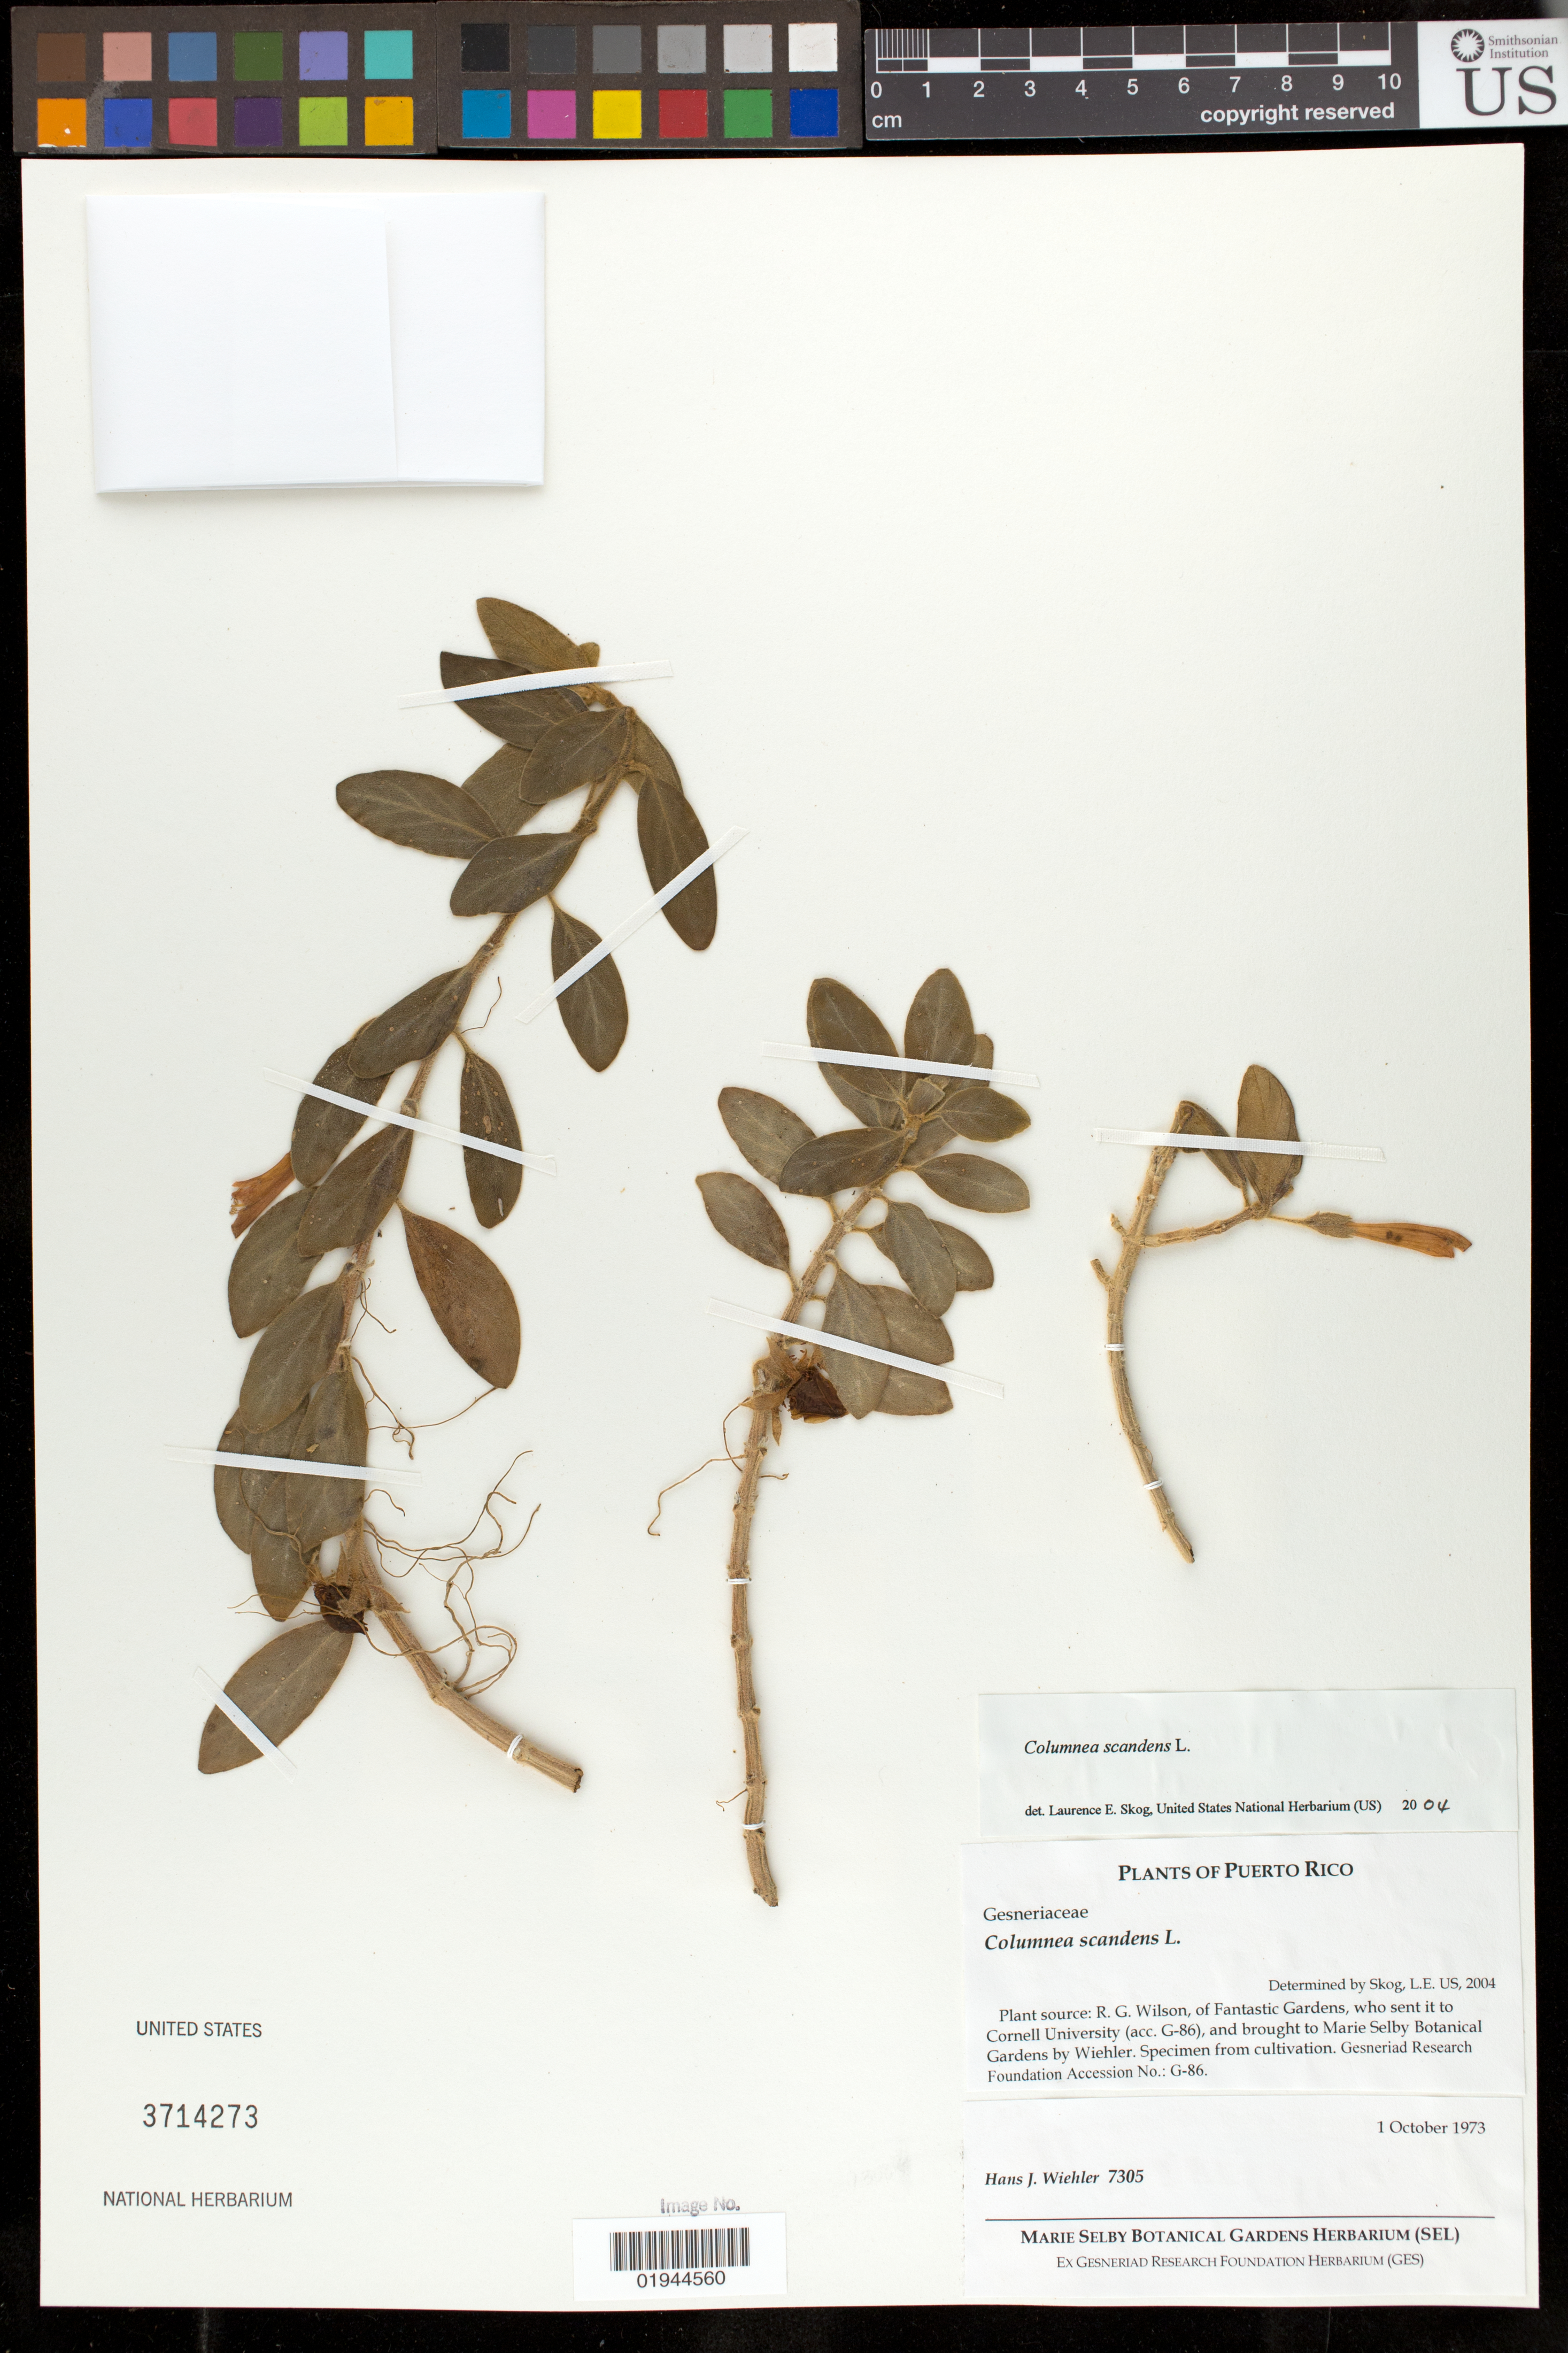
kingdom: Plantae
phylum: Tracheophyta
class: Magnoliopsida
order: Lamiales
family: Gesneriaceae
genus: Columnea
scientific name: Columnea scandens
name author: L.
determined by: Skog, Laurence E.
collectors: H. J. Wiehler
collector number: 7305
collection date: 1973-10-01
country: United States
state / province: Florida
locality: Marie Shelby Botanical Gardens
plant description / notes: Plant source: R.G. Wilson, of Fantasic Gardens, who sent it to Cornell University and brought it to Marie Shelby Botanical Gardens by Wiehler.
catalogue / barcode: US 3714273